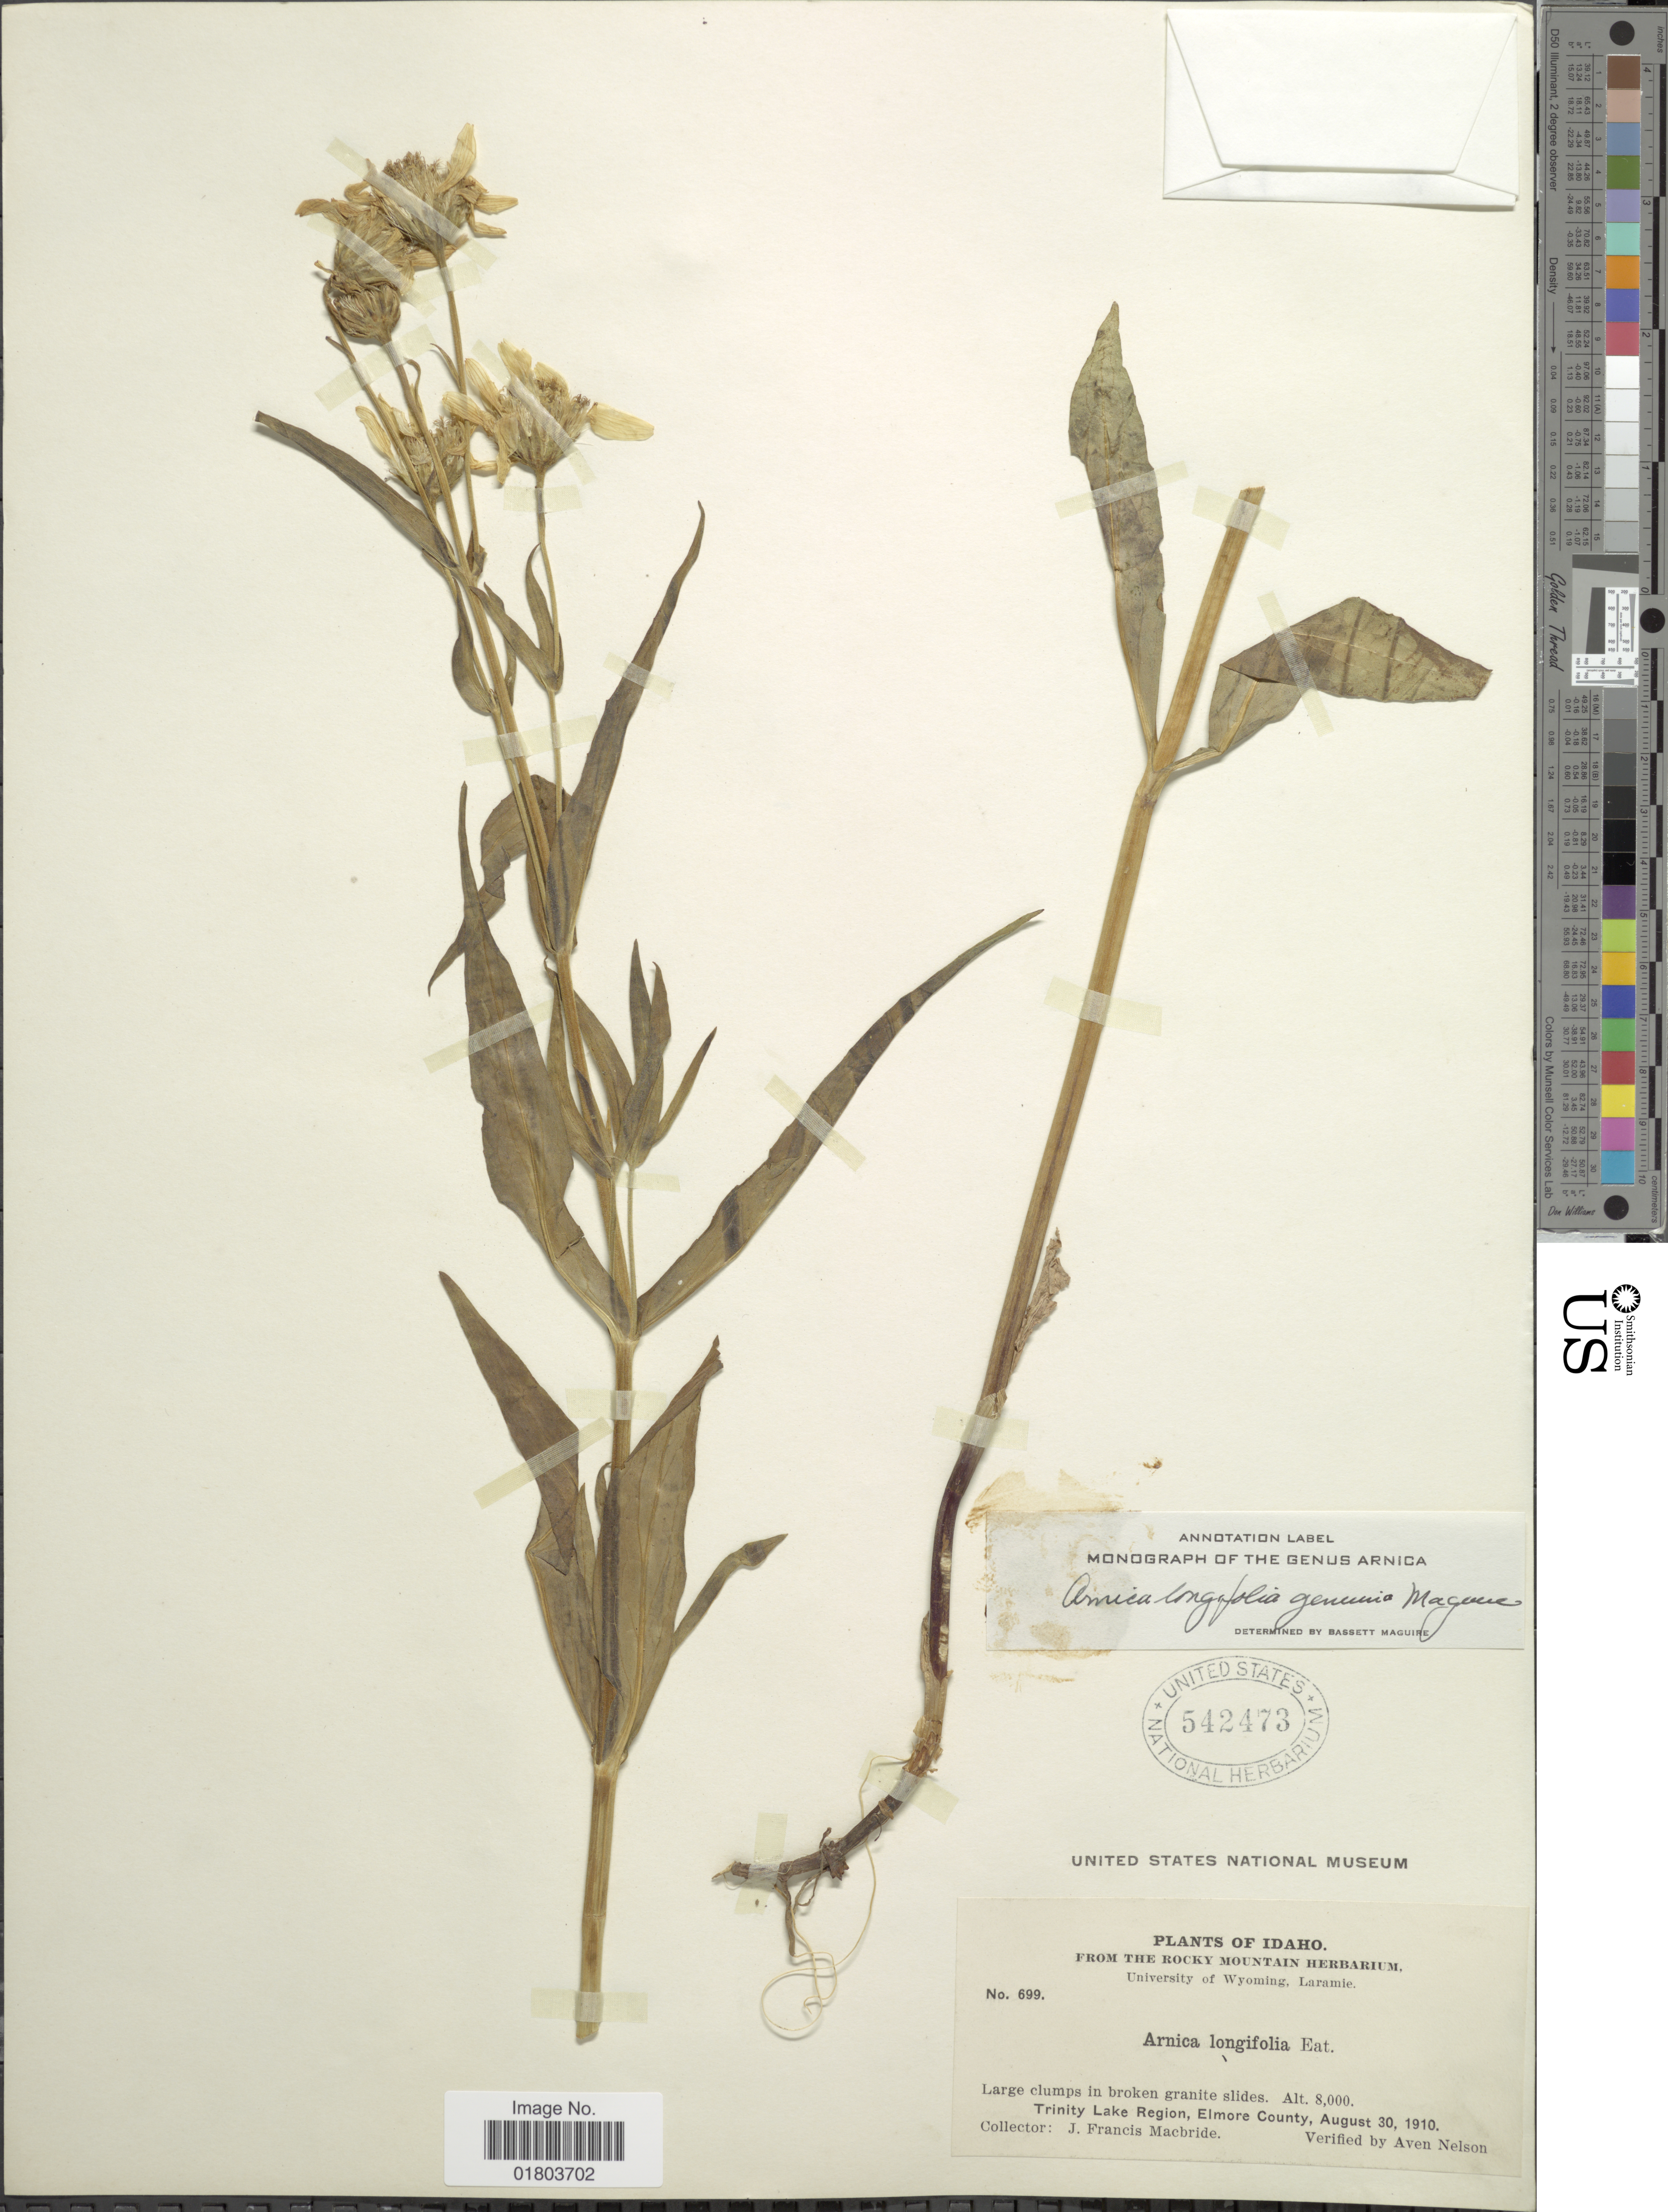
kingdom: Plantae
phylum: Tracheophyta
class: Magnoliopsida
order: Asterales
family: Asteraceae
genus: Arnica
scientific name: Arnica longifolia subsp. genuina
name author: Maguire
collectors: J. F. Macbride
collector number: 699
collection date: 1910-08-30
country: United States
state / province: Idaho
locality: Large clumps in broken granite slides. Trinity Lake Region, Elmore County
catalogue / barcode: US 542473